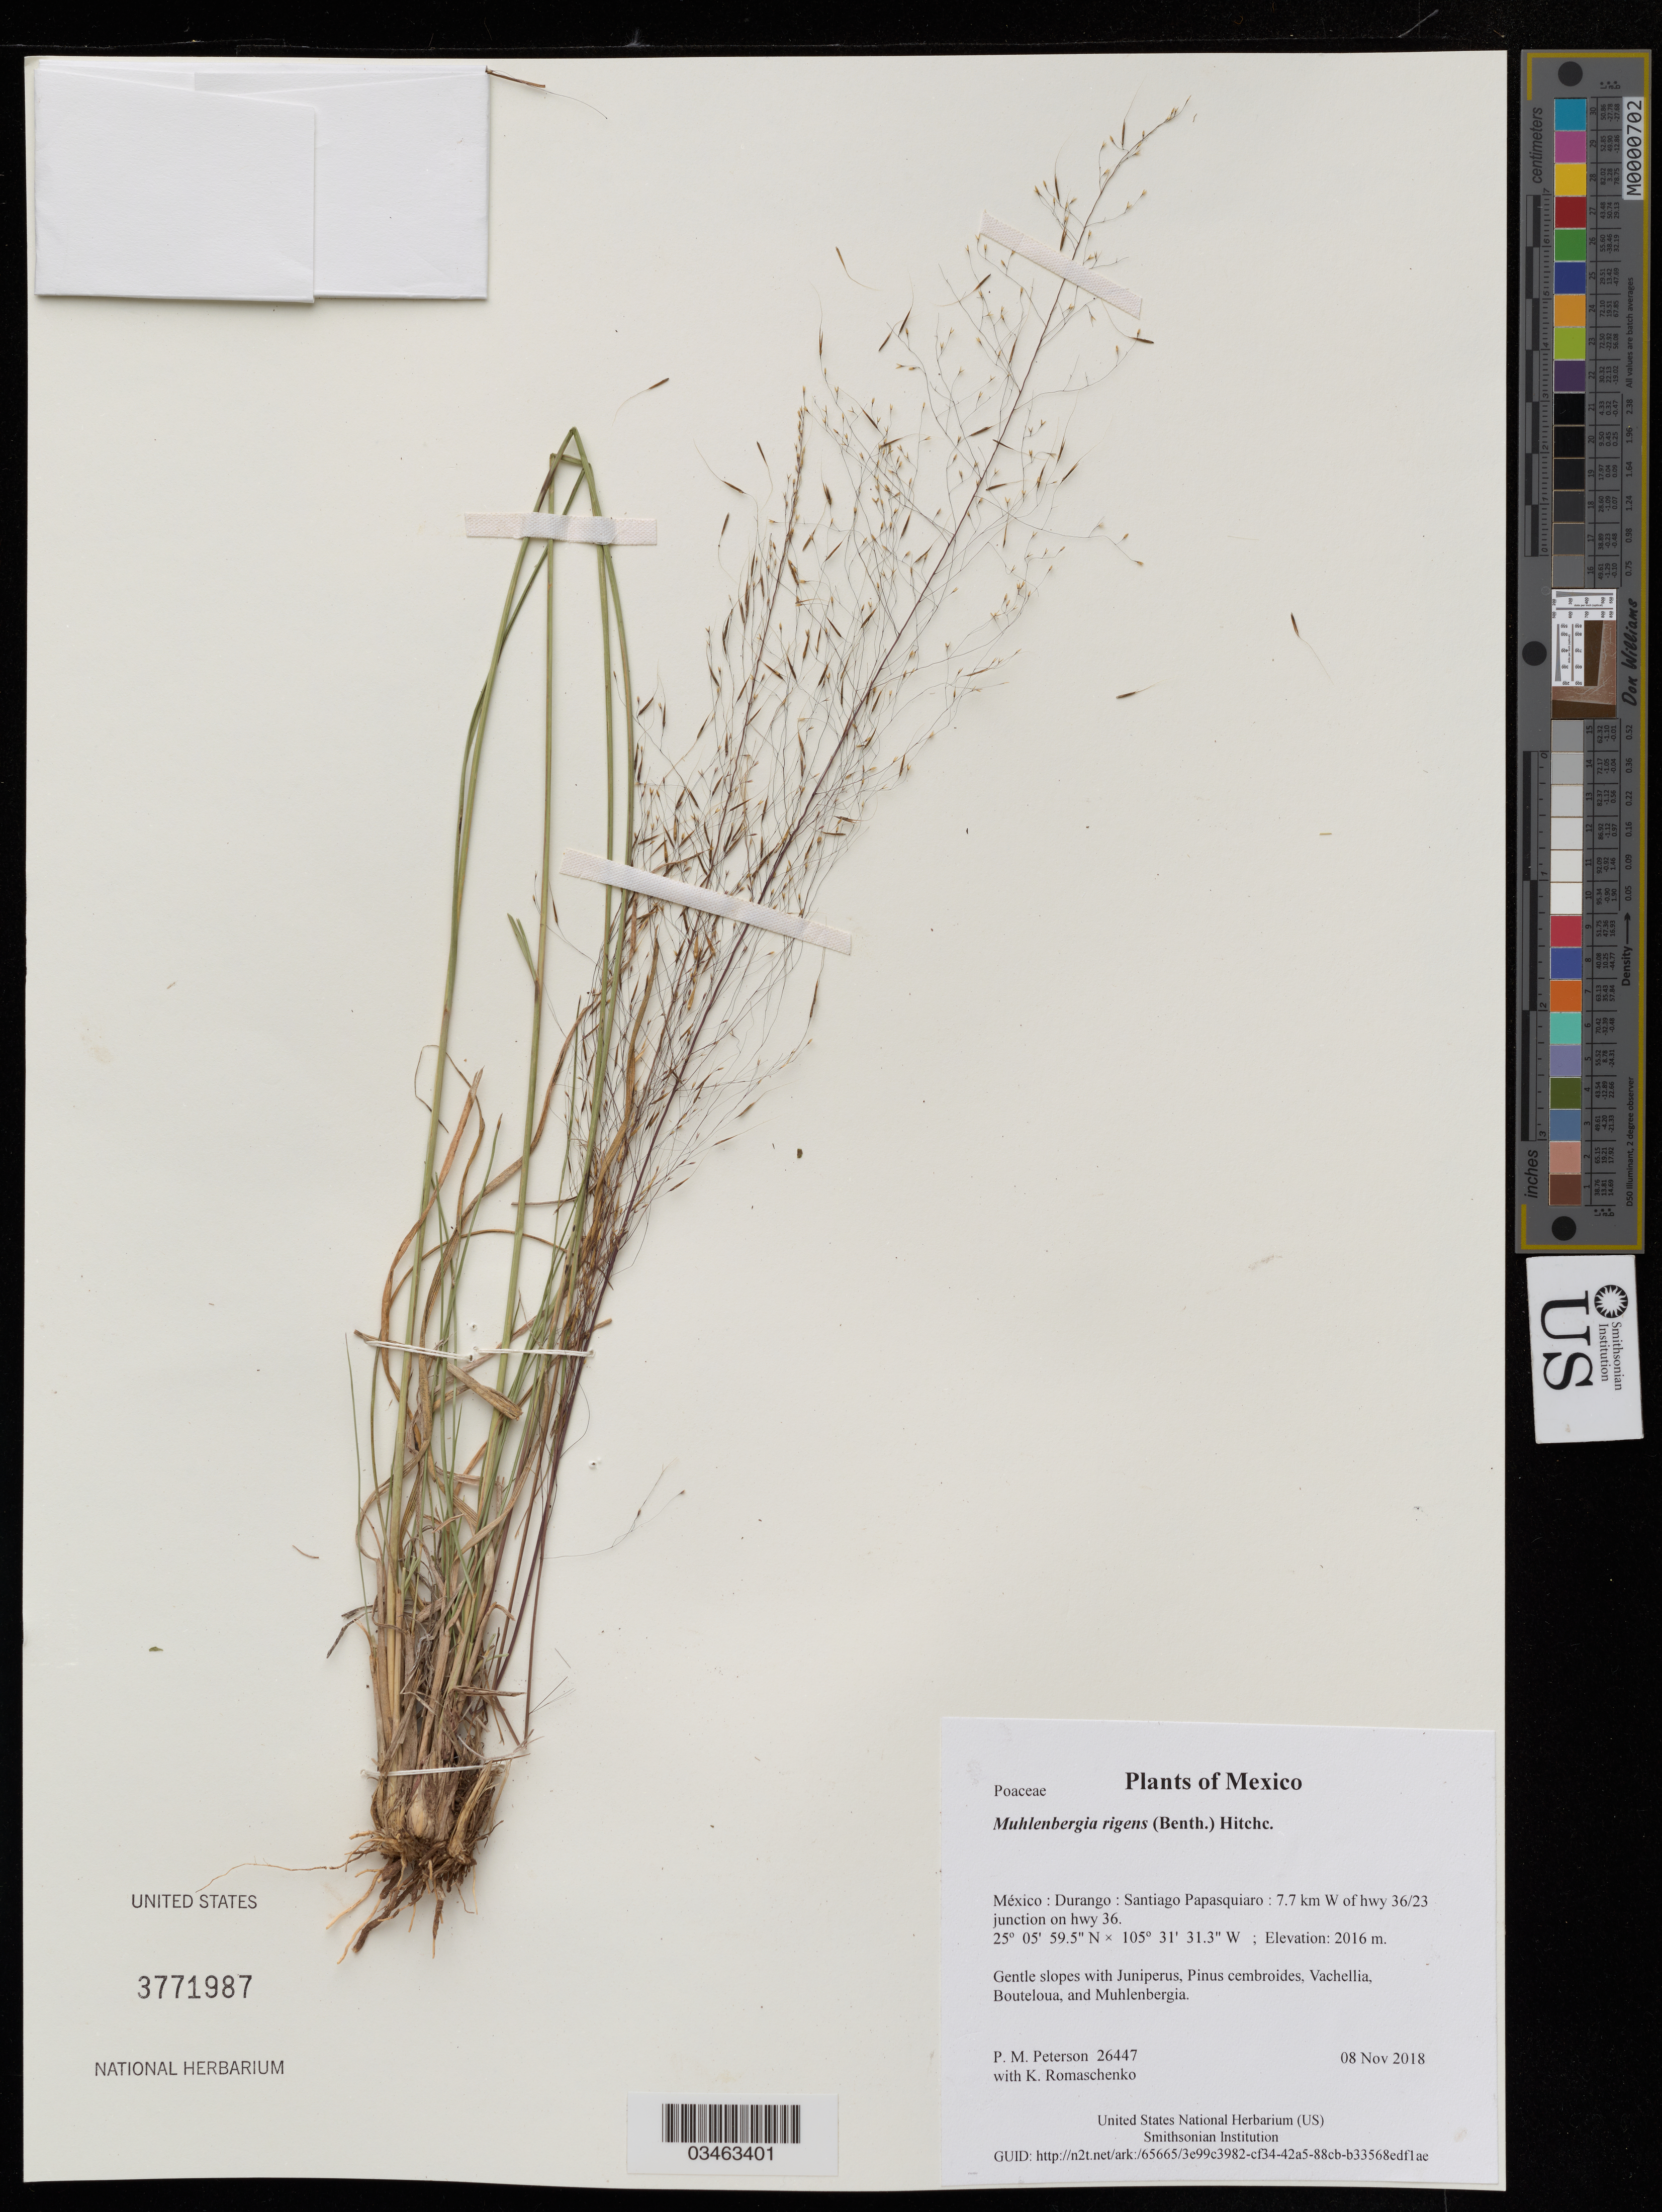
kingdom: Plantae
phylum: Tracheophyta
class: Liliopsida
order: Poales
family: Poaceae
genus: Muhlenbergia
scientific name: Muhlenbergia rigens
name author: (Benth.) Hitchc.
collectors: P. M. Peterson & K. Romaschenko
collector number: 26447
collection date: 2018-11-08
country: México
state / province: Durango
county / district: Santiago Papasquiaro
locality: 7.7 km W of hwy 36/23 junction on hwy 36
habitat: Gentle slopes with Juniperus, Pinus cembroides, Vachellia, Bouteloua, and Muhlenbergia.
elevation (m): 2016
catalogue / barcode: US 3771987